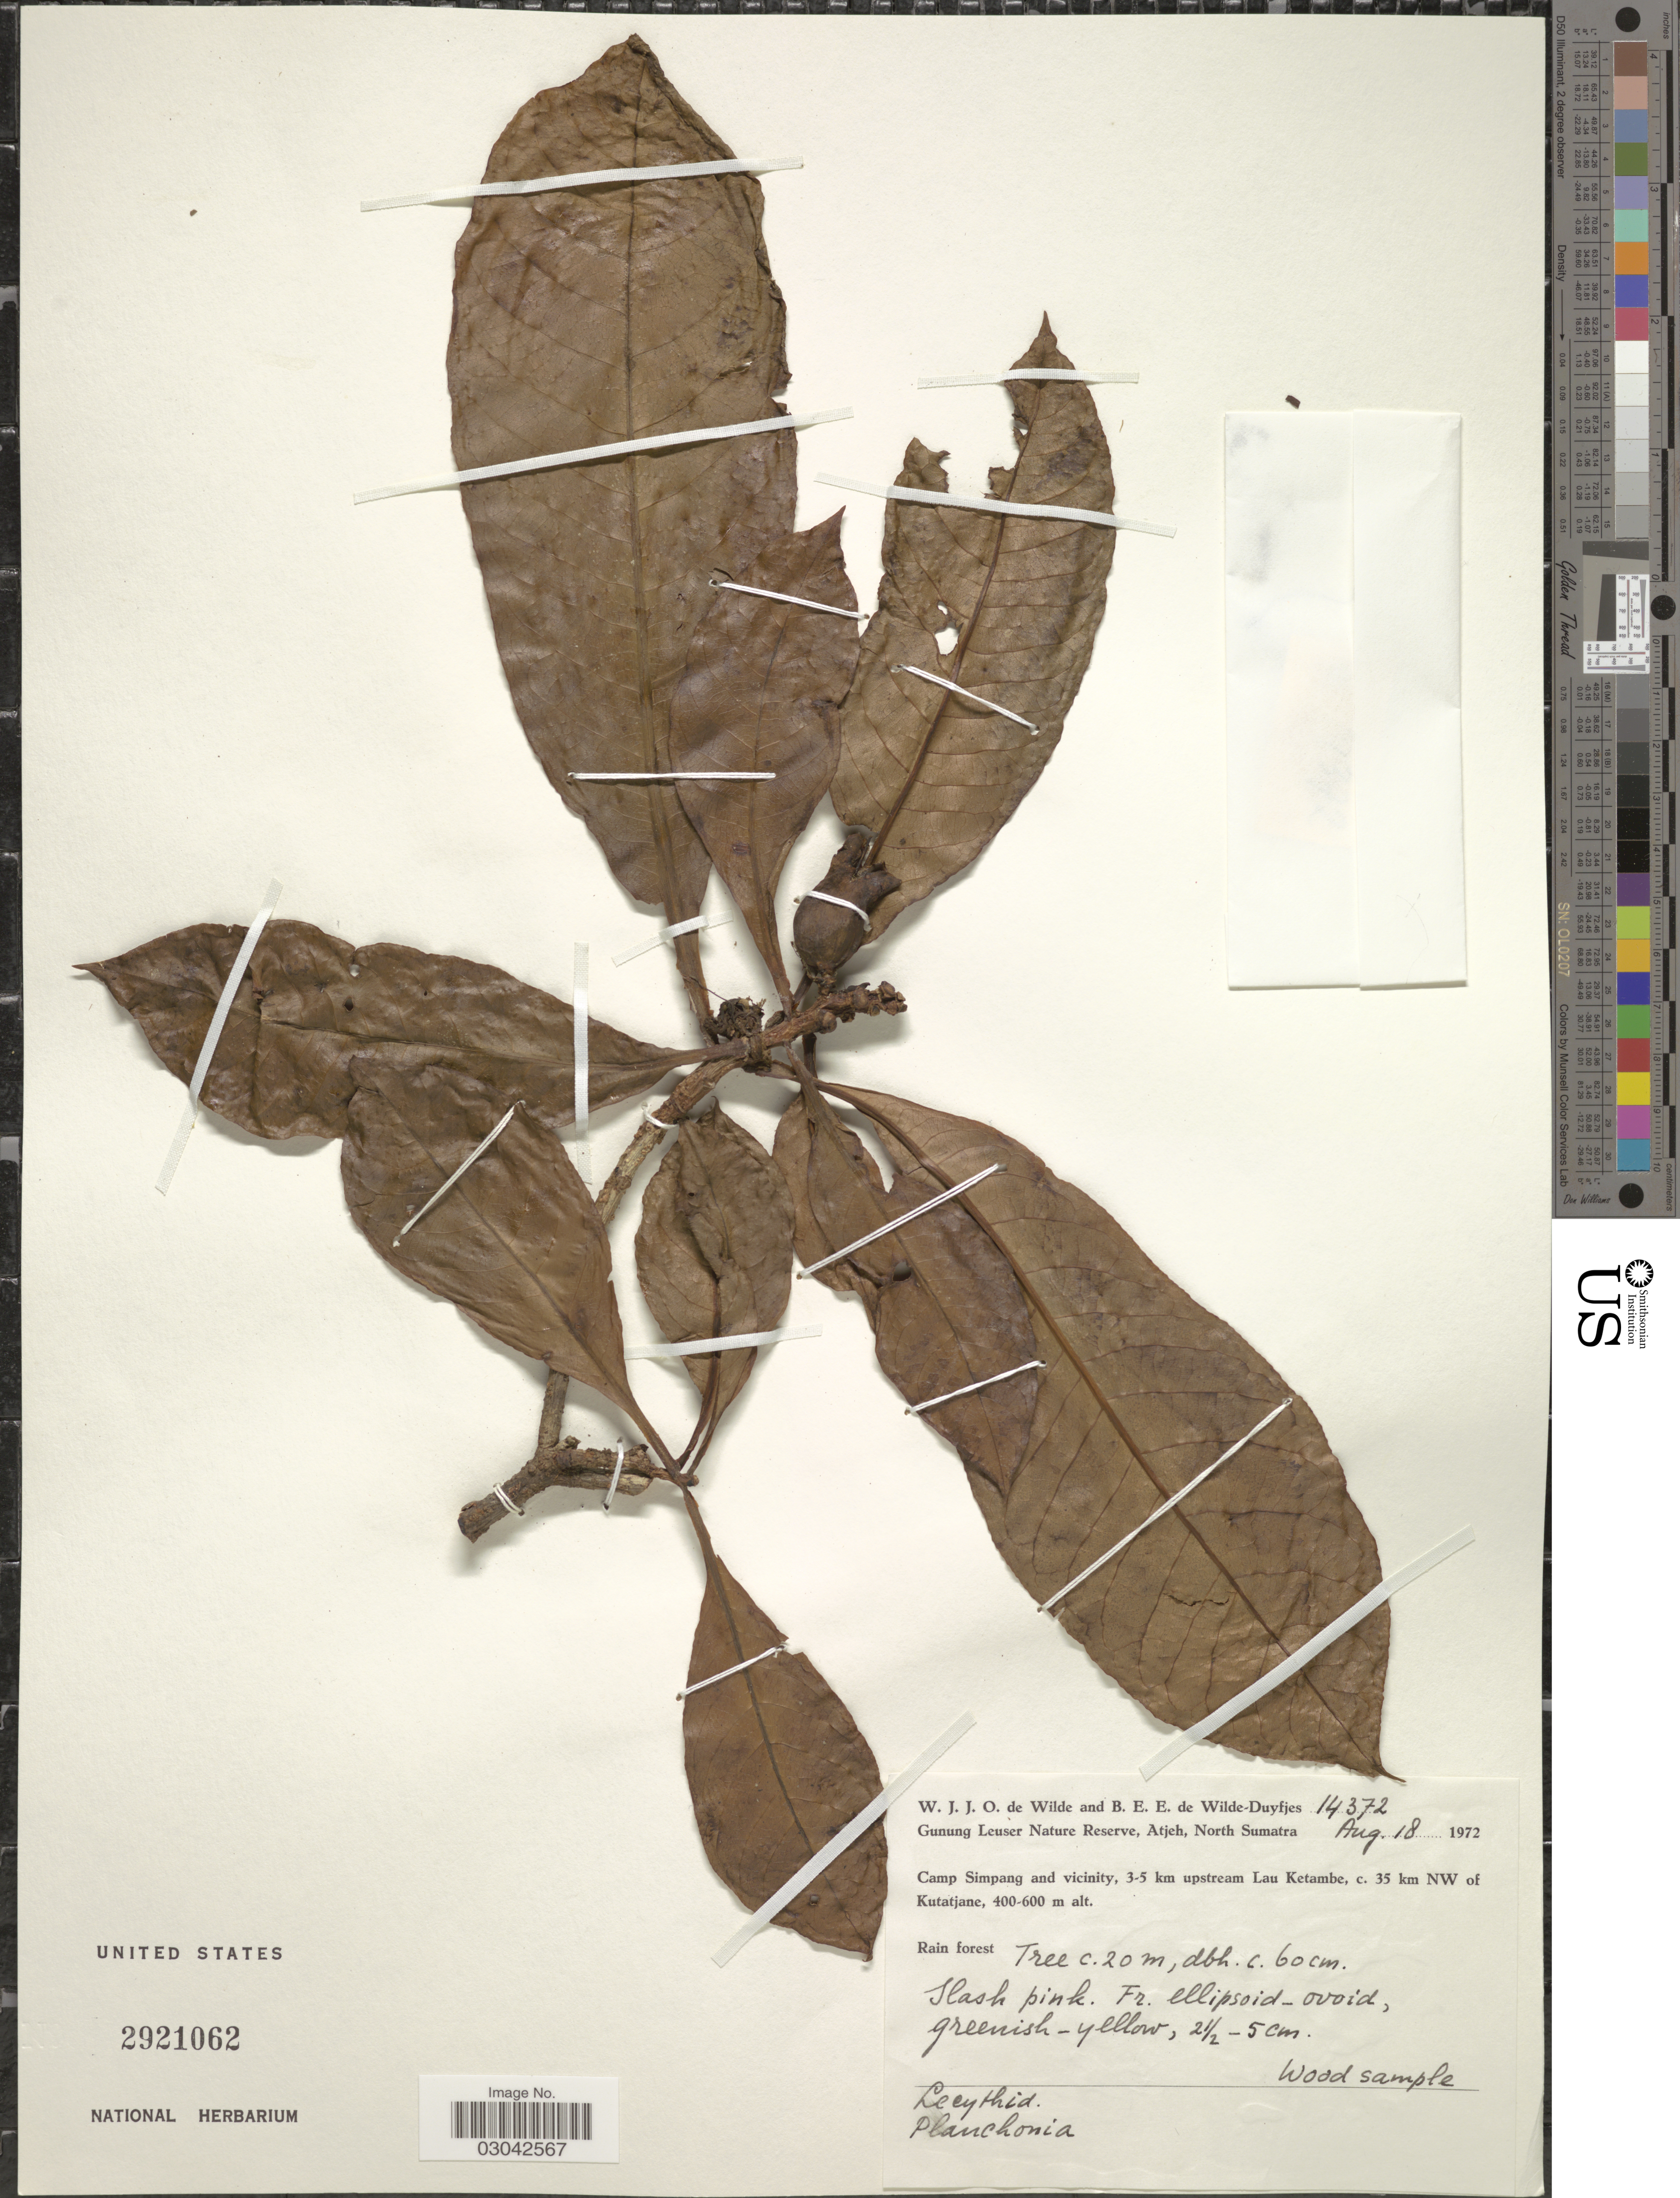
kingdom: Plantae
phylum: Tracheophyta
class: Magnoliopsida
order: Ericales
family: Lecythidaceae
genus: Planchonia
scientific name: Planchonia sp.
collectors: W. J. de Wilde & B. E. de Wilde-Duyfjes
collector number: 14372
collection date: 1972-08-18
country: Indonesia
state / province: Sumatra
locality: Gunung Leuser Nature Reserve, Atjeh, North Sumatra. Camp Simpang and vicinity, 3.5 km upstream Lau Ketambe, c. 35 km NW of Kutatjane.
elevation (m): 400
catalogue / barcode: US 2921062